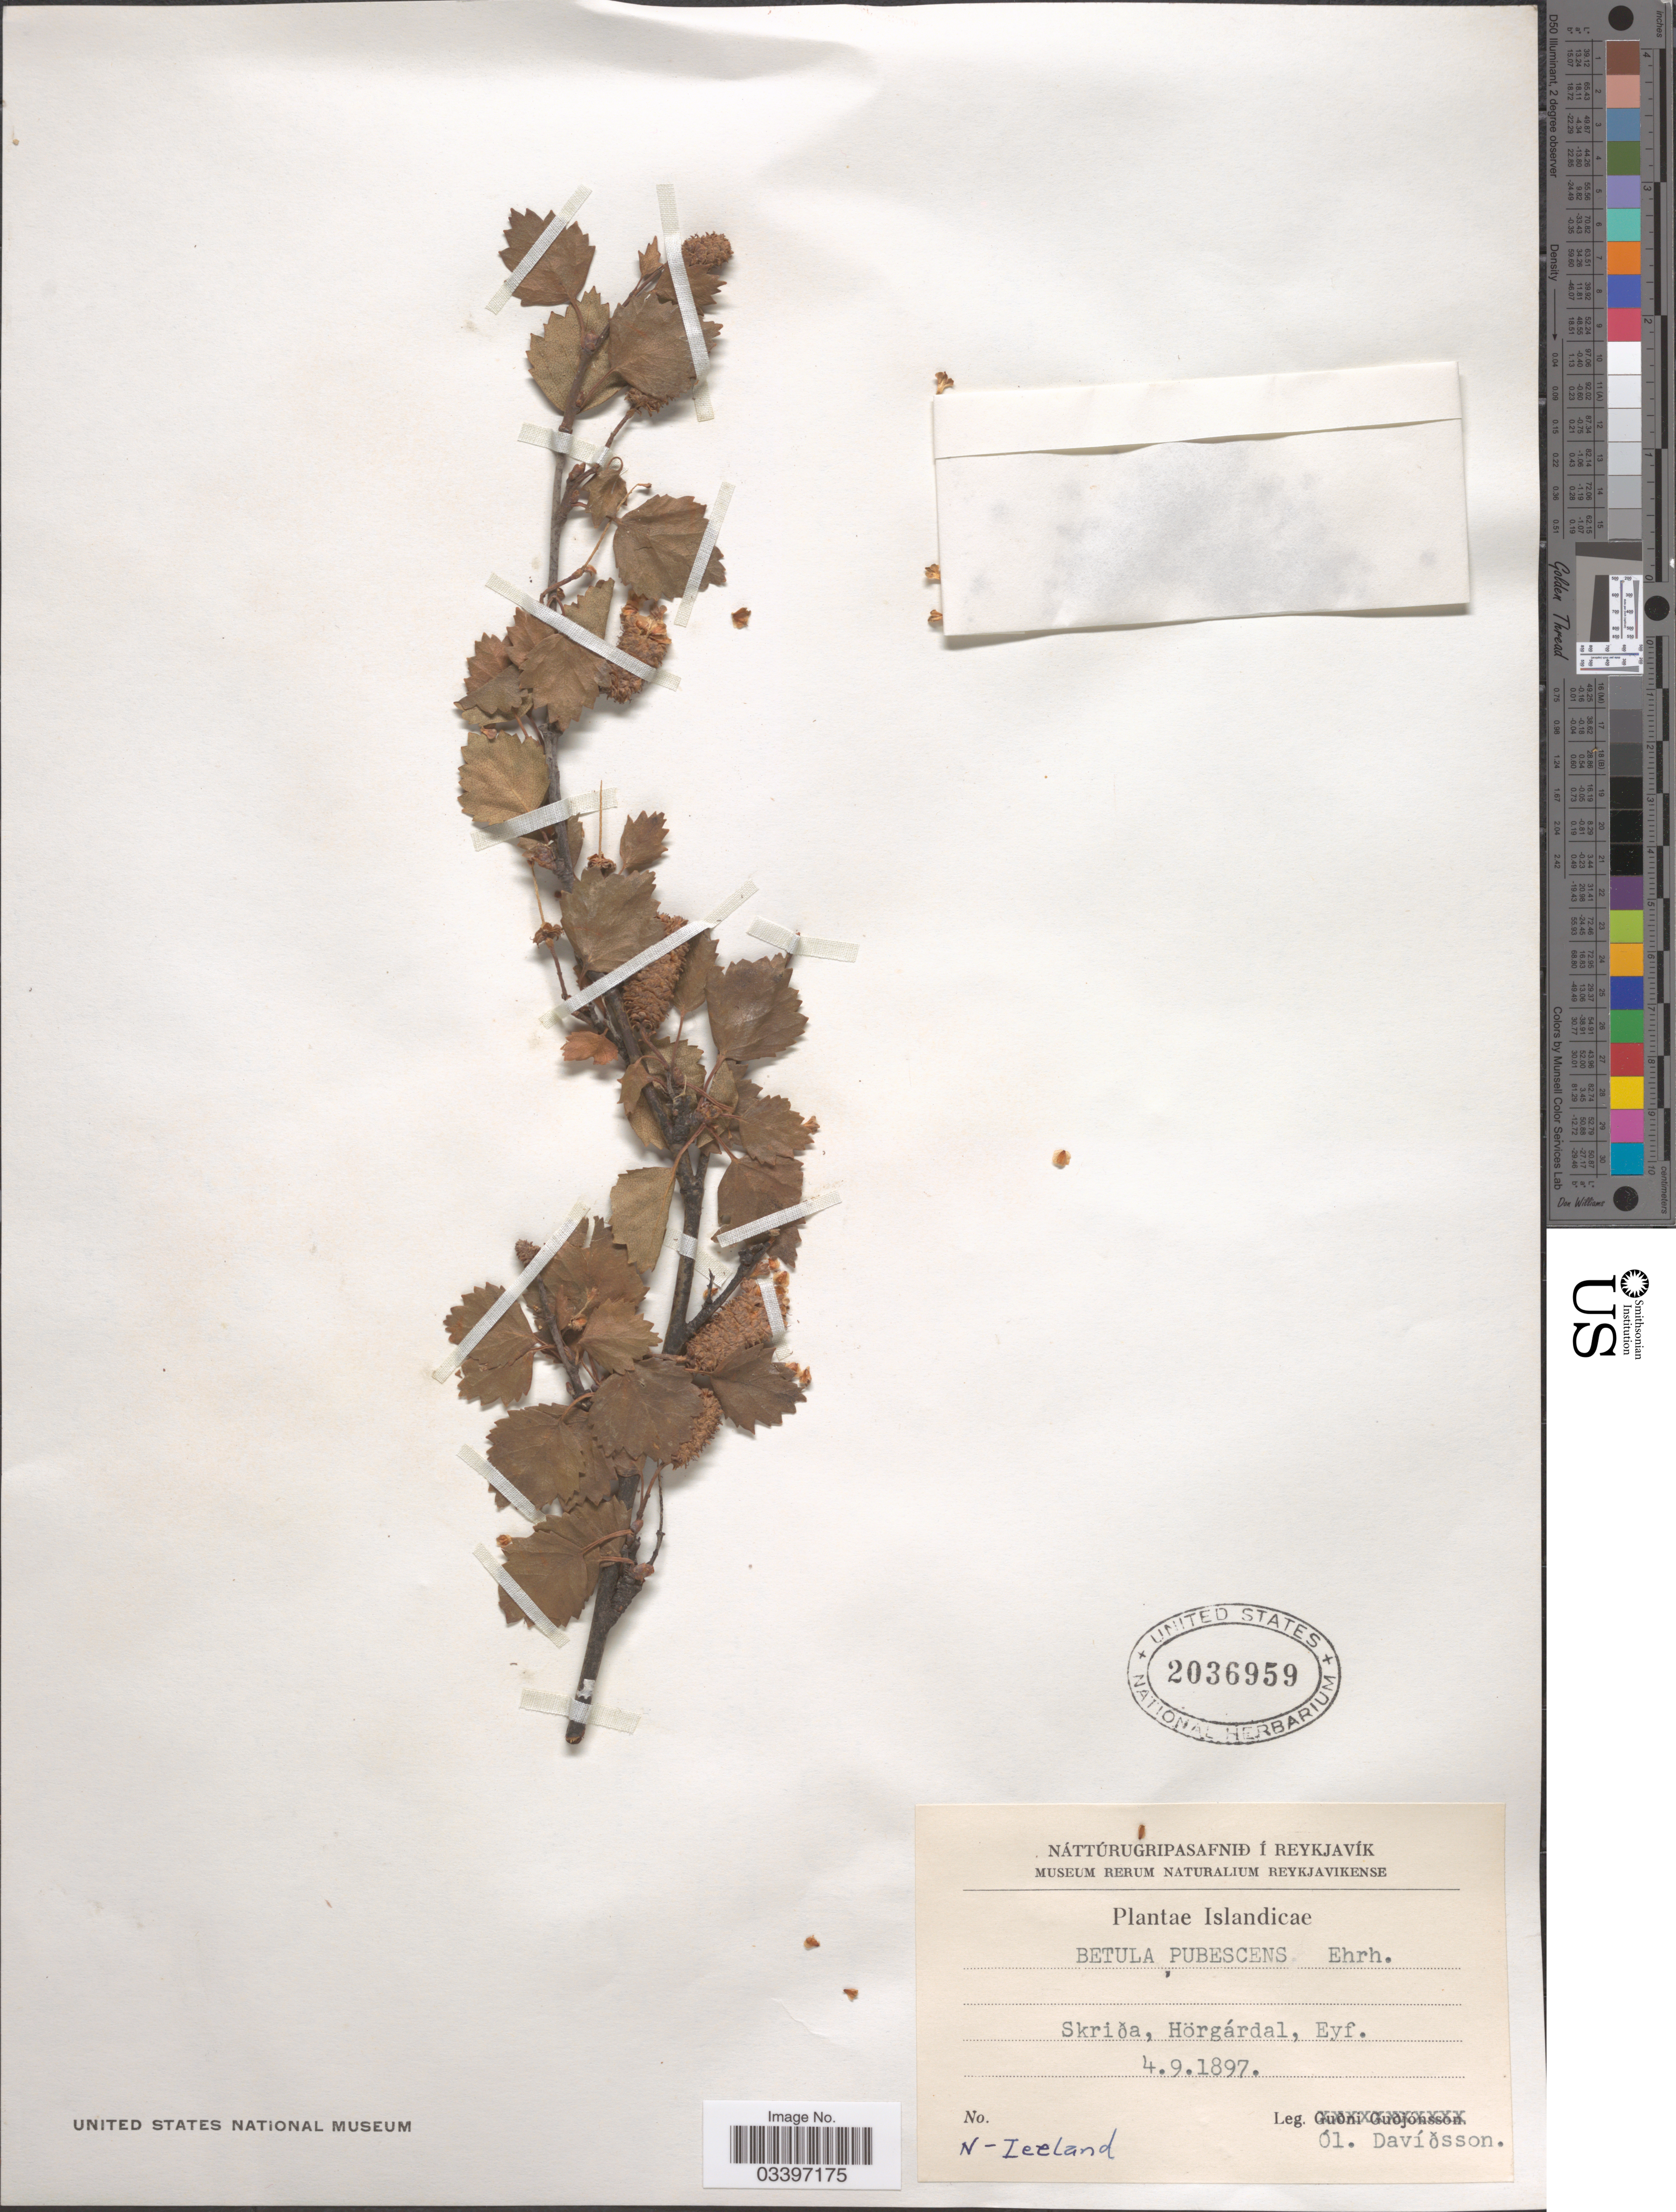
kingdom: Plantae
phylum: Tracheophyta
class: Magnoliopsida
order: Fagales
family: Betulaceae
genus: Betula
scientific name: Betula pubescens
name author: Ehrh.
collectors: O. Davidsson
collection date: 1897-09-04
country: Iceland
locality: Islandicae. Skriða, Hörgárdal,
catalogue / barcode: US 2036959